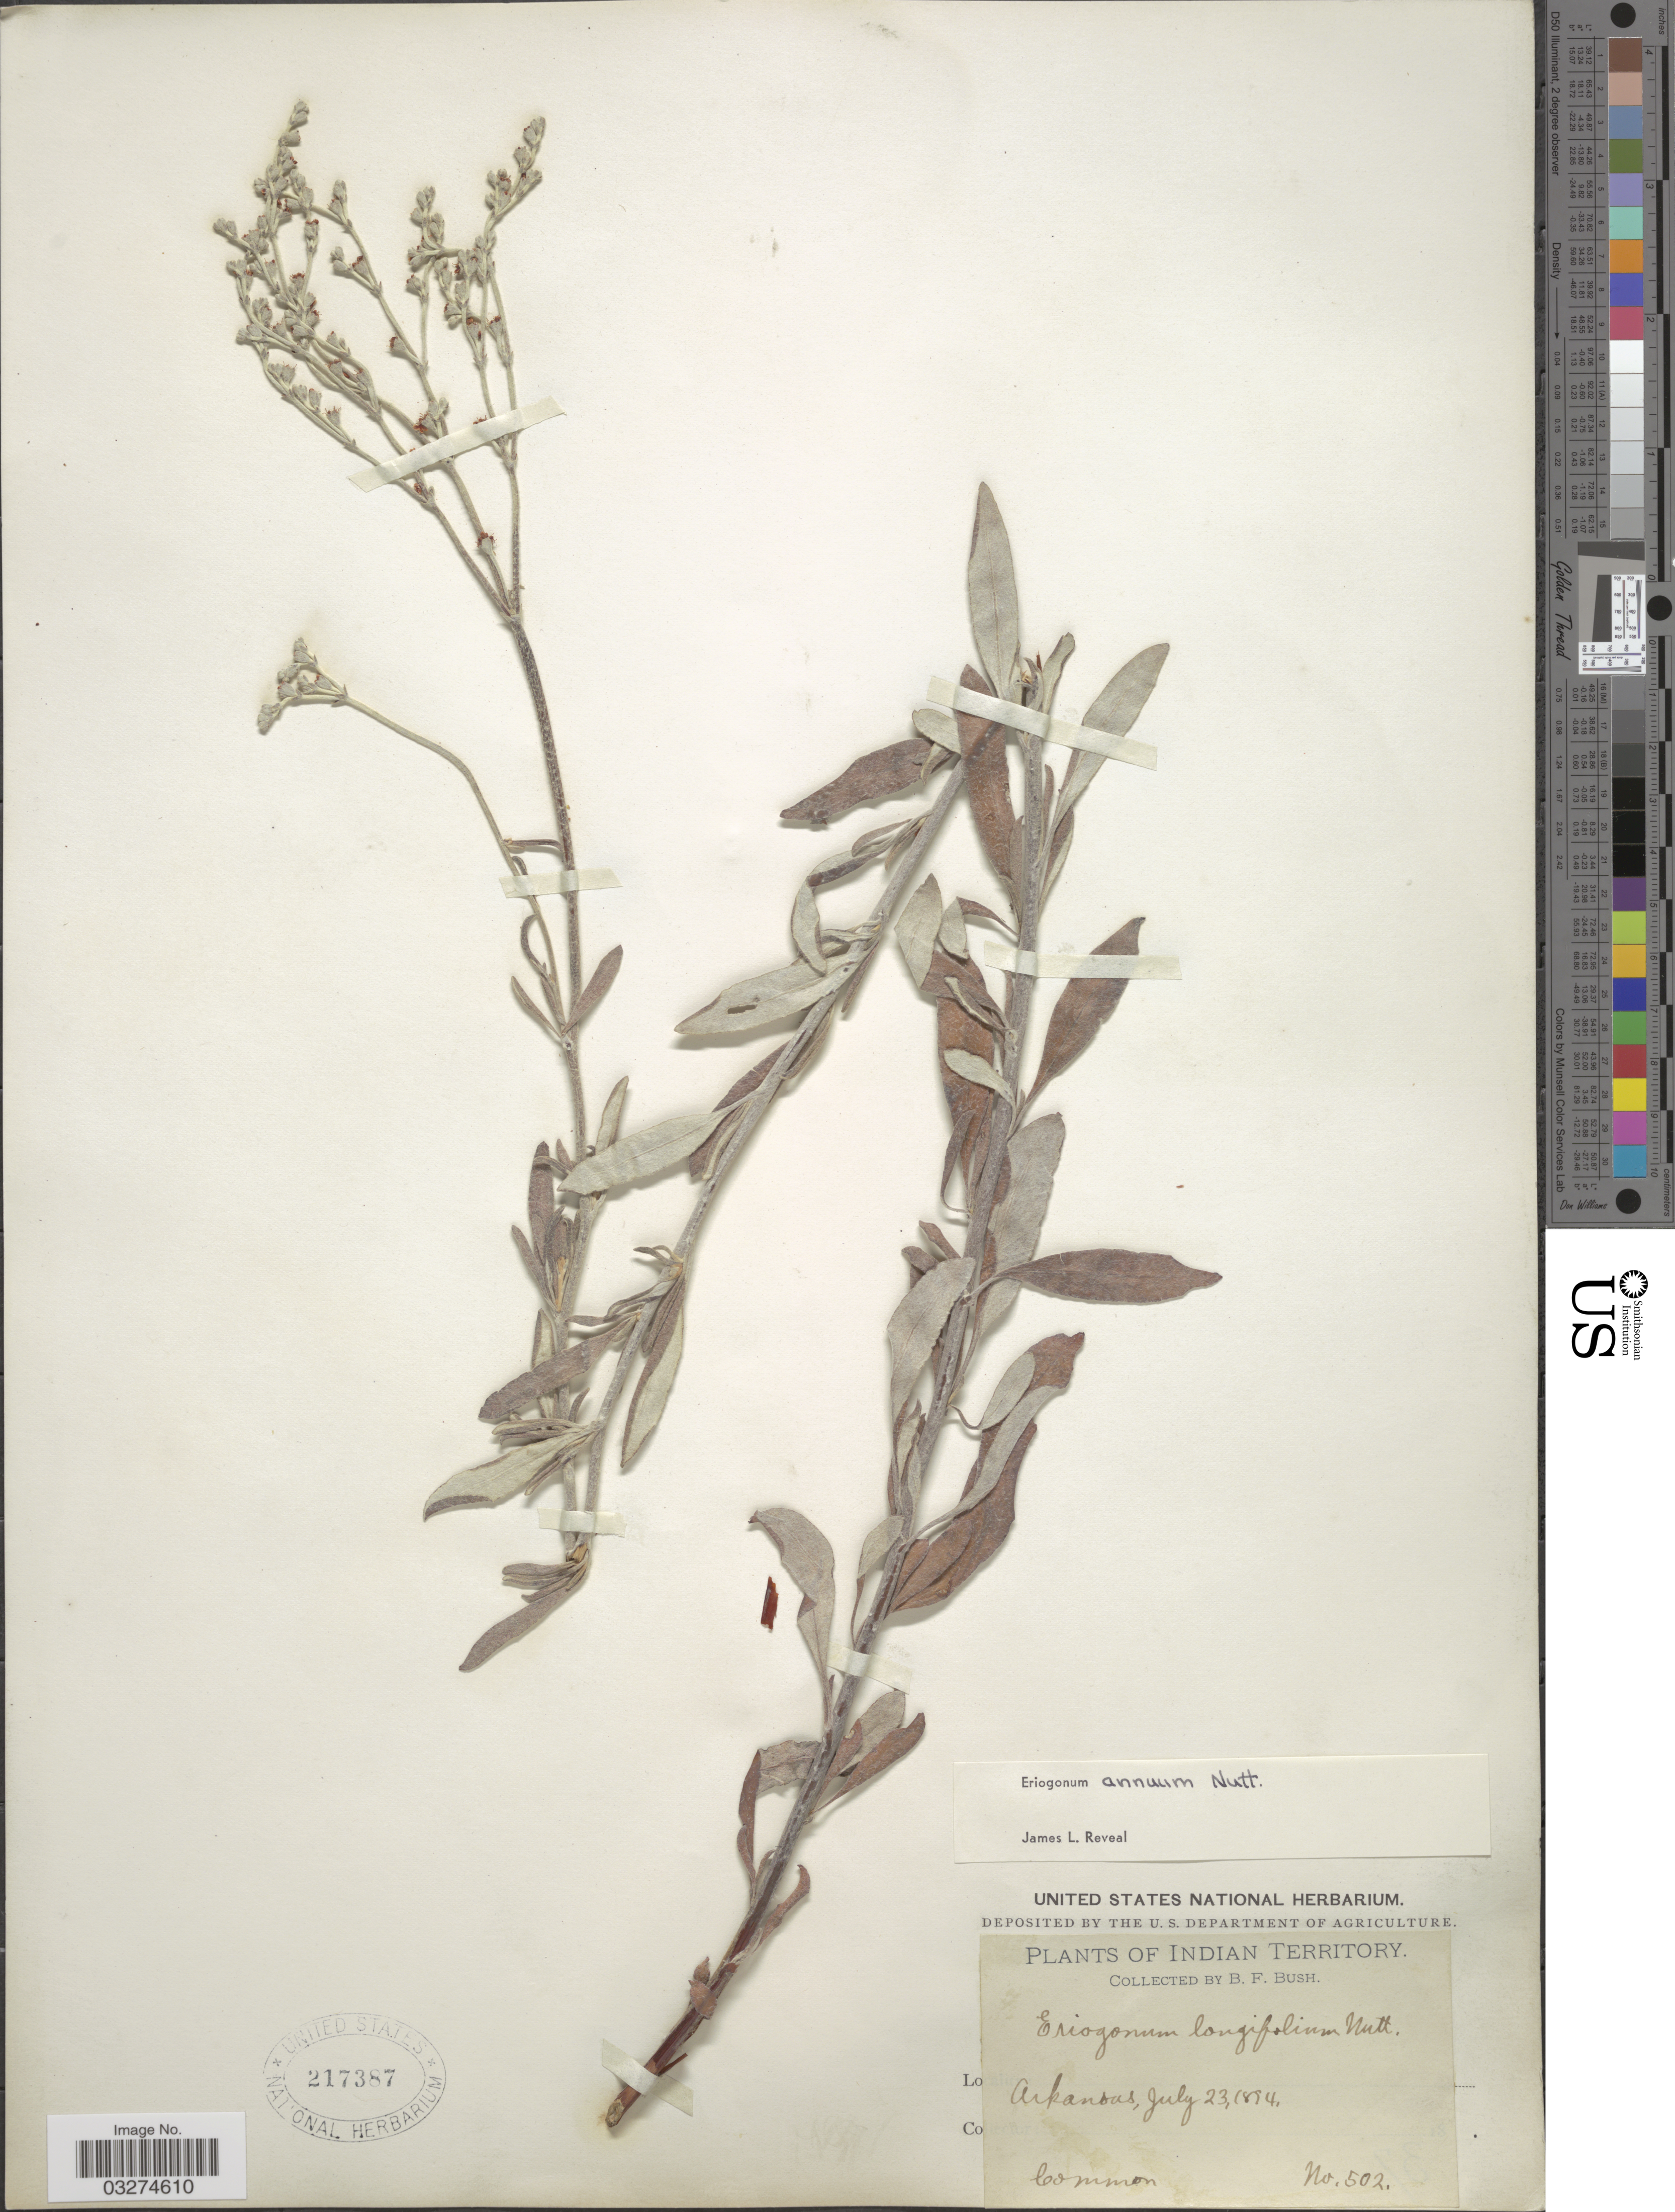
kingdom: Plantae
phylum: Tracheophyta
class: Magnoliopsida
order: Caryophyllales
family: Polygonaceae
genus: Eriogonum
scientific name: Eriogonum annuum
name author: Nutt.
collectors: B. F. Bush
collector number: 502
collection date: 1894-07-23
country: United States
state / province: Arkansas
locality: Indian Territory.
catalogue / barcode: US 217387